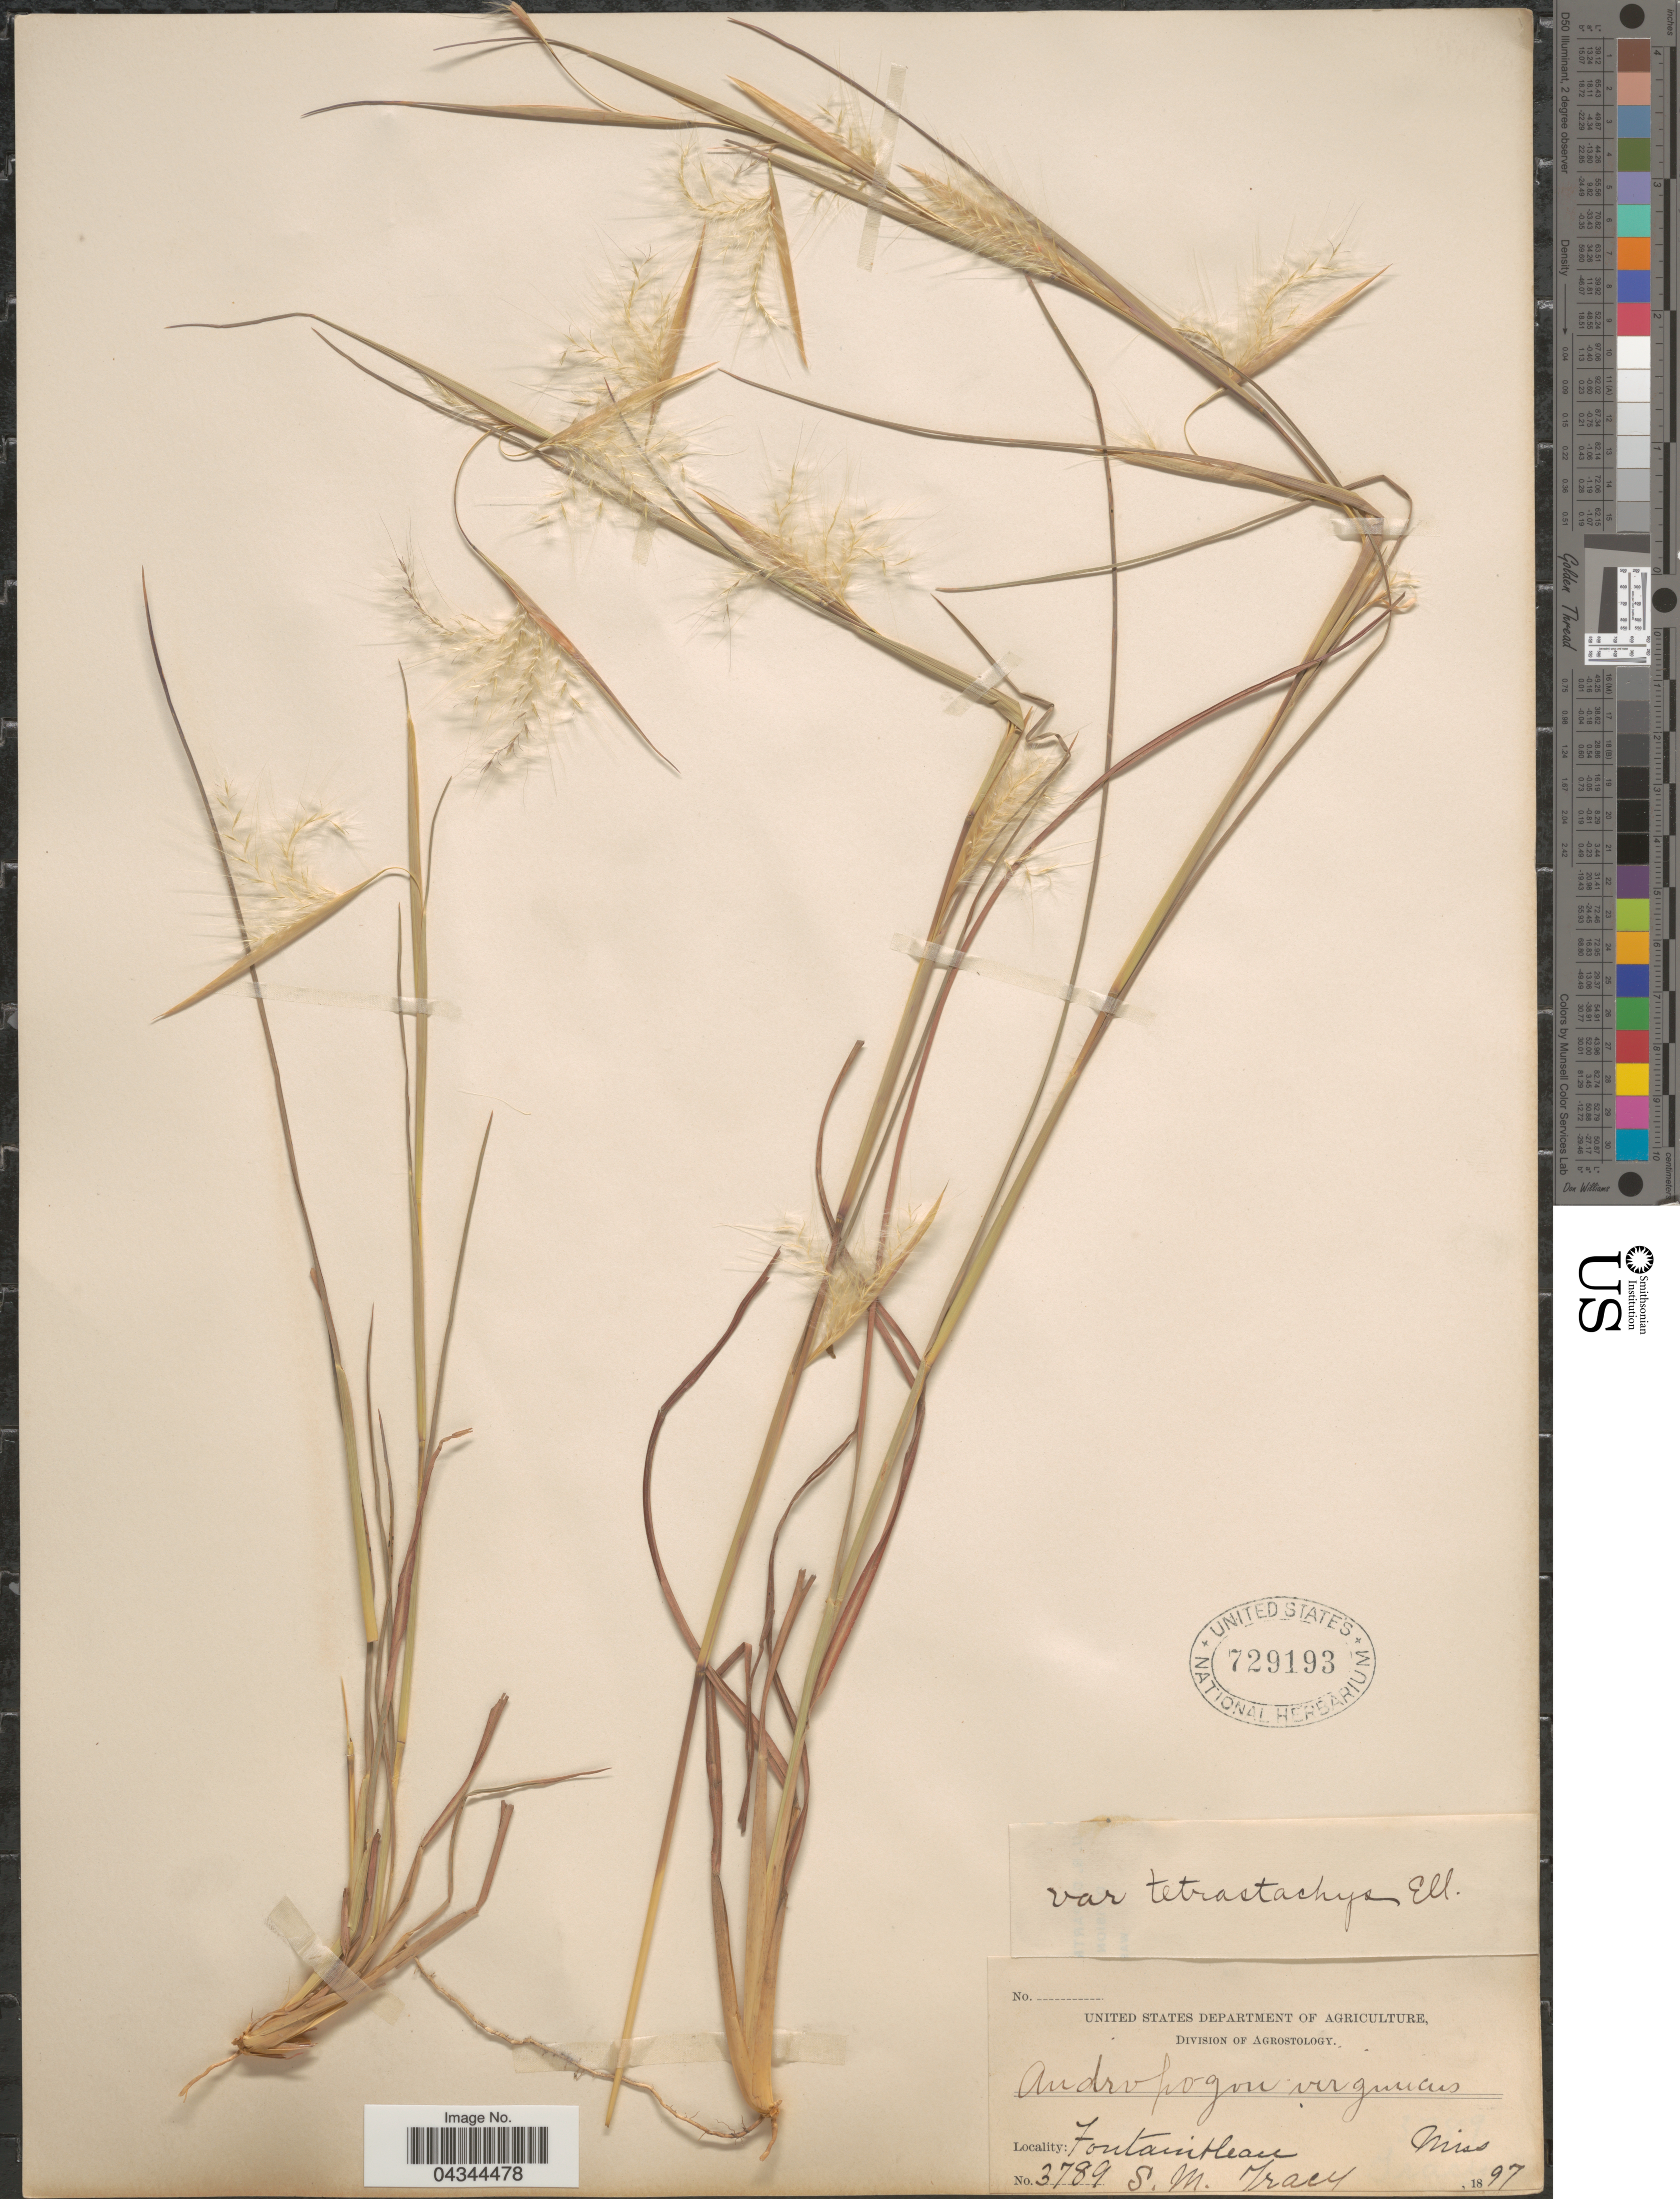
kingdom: Plantae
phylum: Tracheophyta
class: Liliopsida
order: Poales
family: Poaceae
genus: Andropogon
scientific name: Andropogon virginicus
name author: L.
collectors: S. M. Tracy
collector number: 3789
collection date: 1897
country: United States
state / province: Mississippi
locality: Fountainebleau.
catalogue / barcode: US 729193